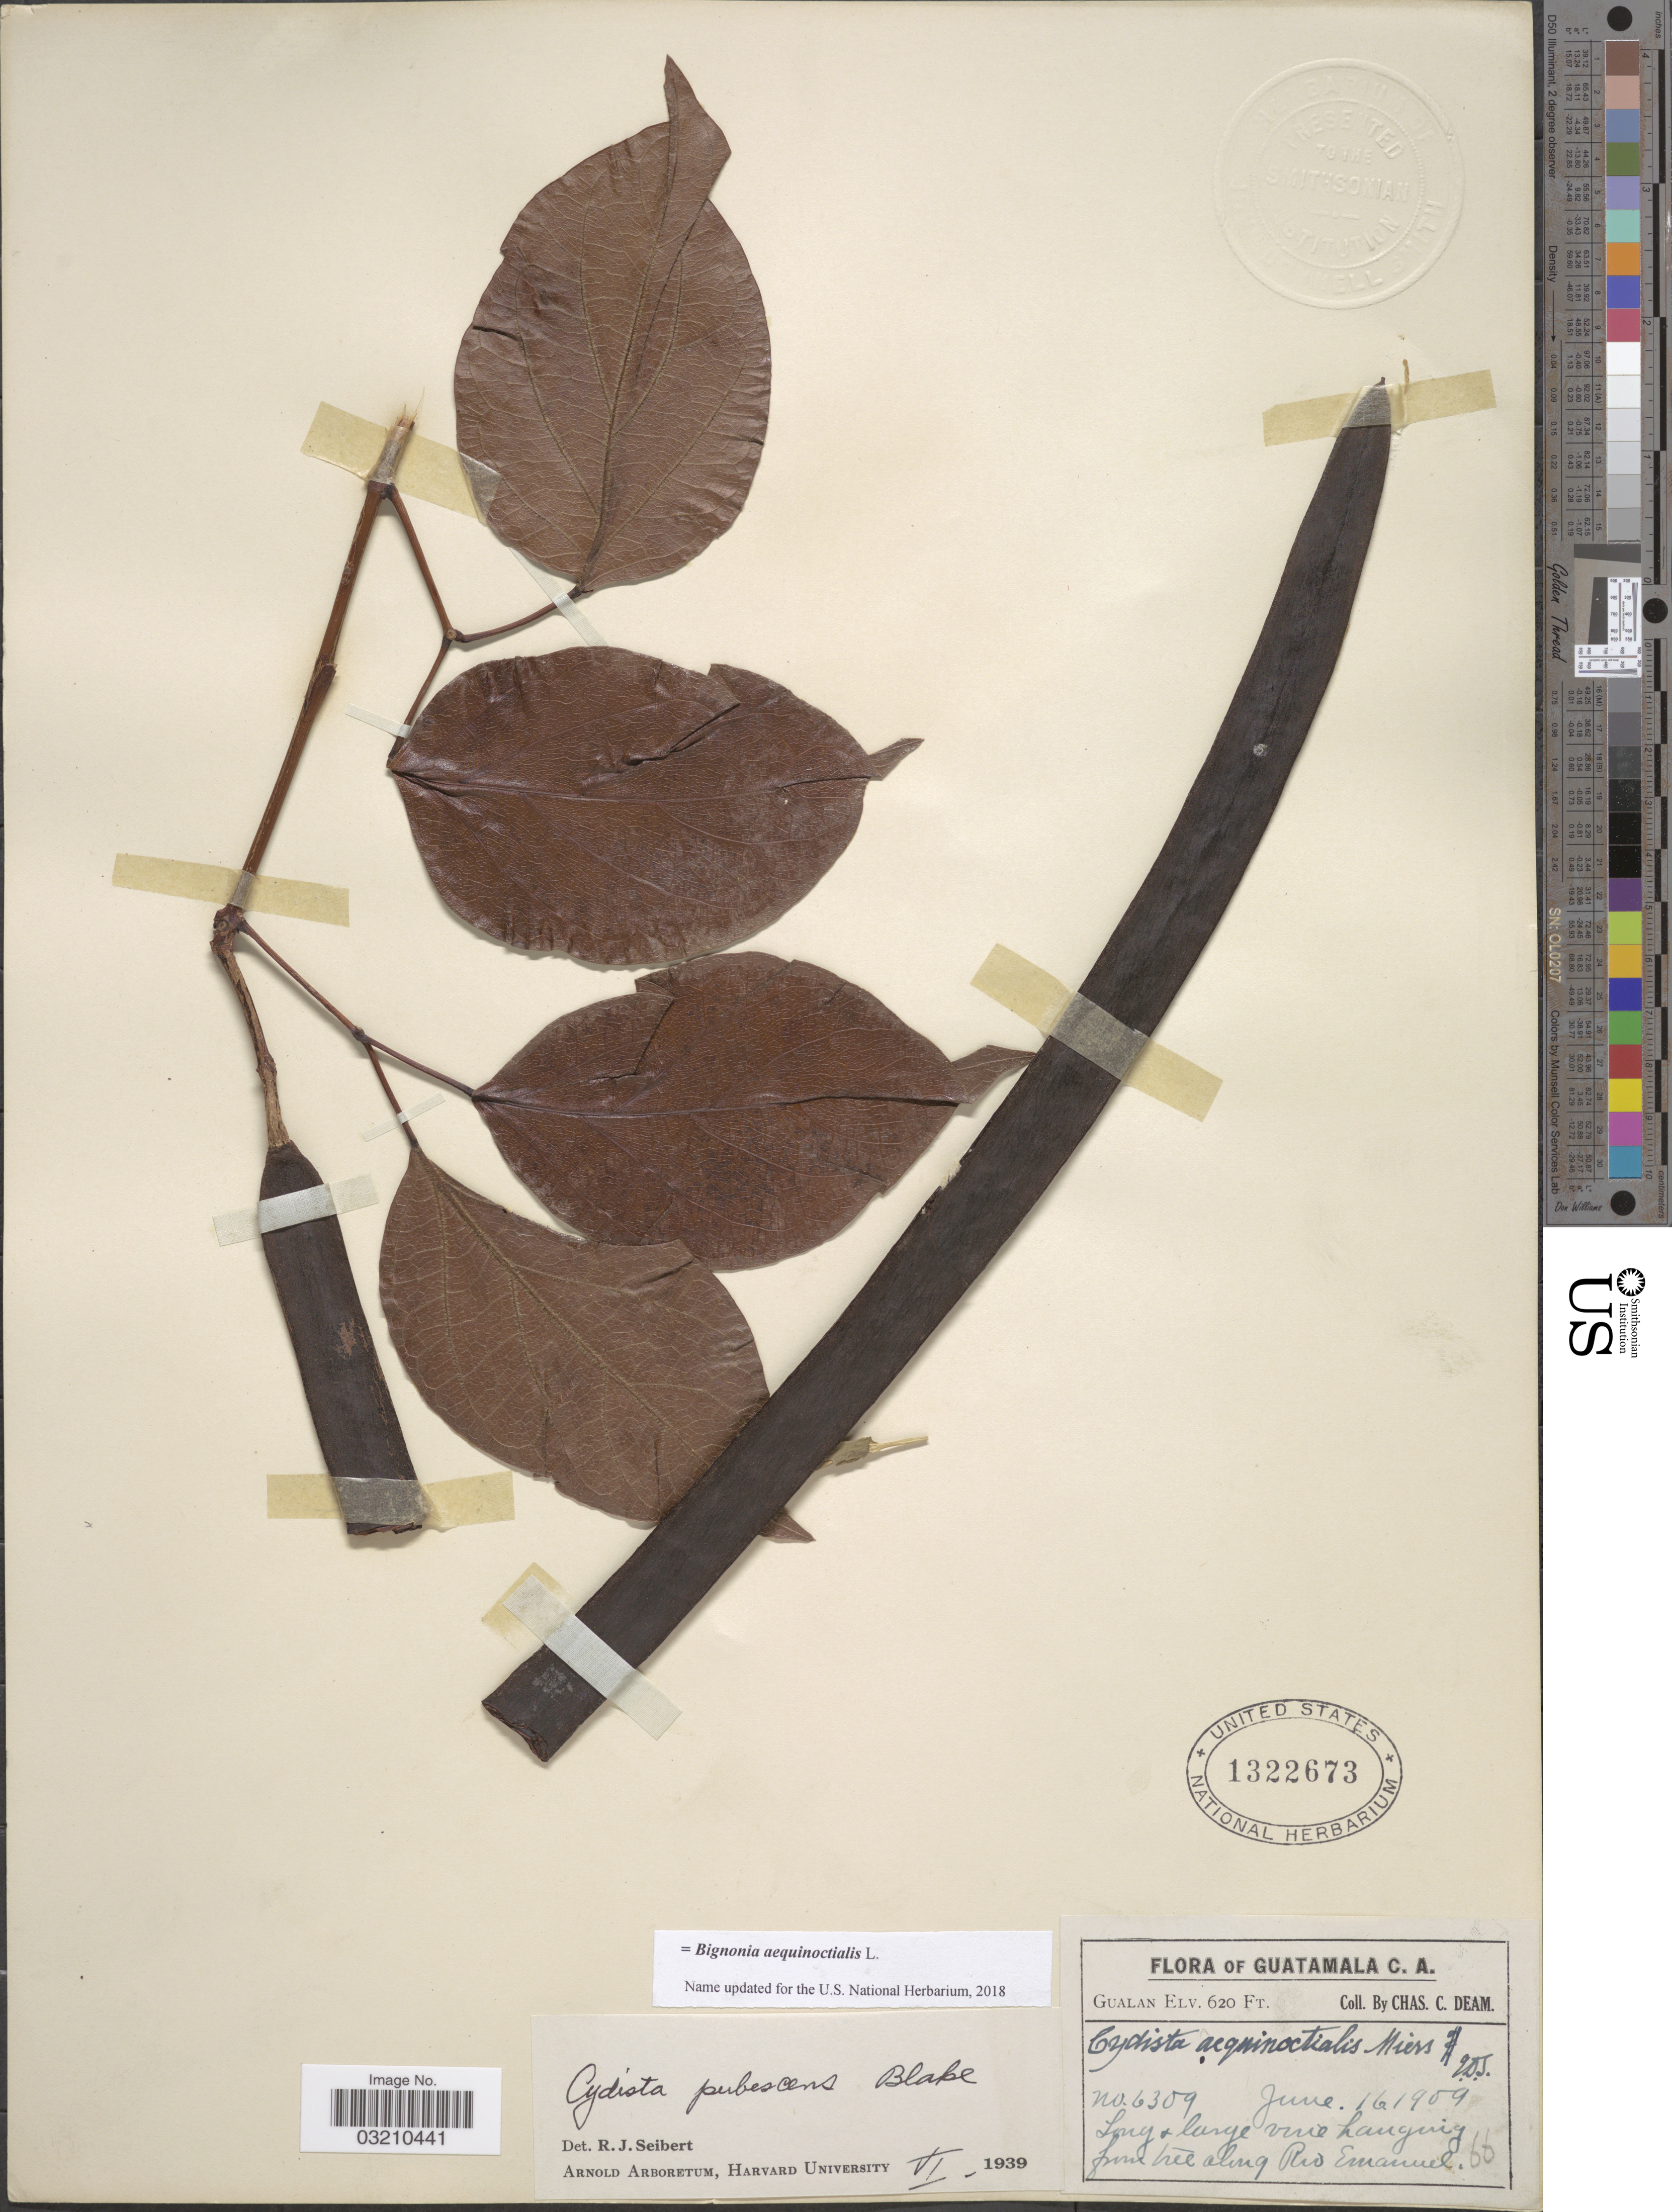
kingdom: Plantae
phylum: Tracheophyta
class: Magnoliopsida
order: Lamiales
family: Bignoniaceae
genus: Bignonia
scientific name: Bignonia aequinoctialis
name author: L.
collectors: C. C. Deam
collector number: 6309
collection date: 1909-06-16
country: Guatemala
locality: Gualan. Long + large vine hanging from tree along Rio Emanuel.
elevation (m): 189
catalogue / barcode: US 1322673